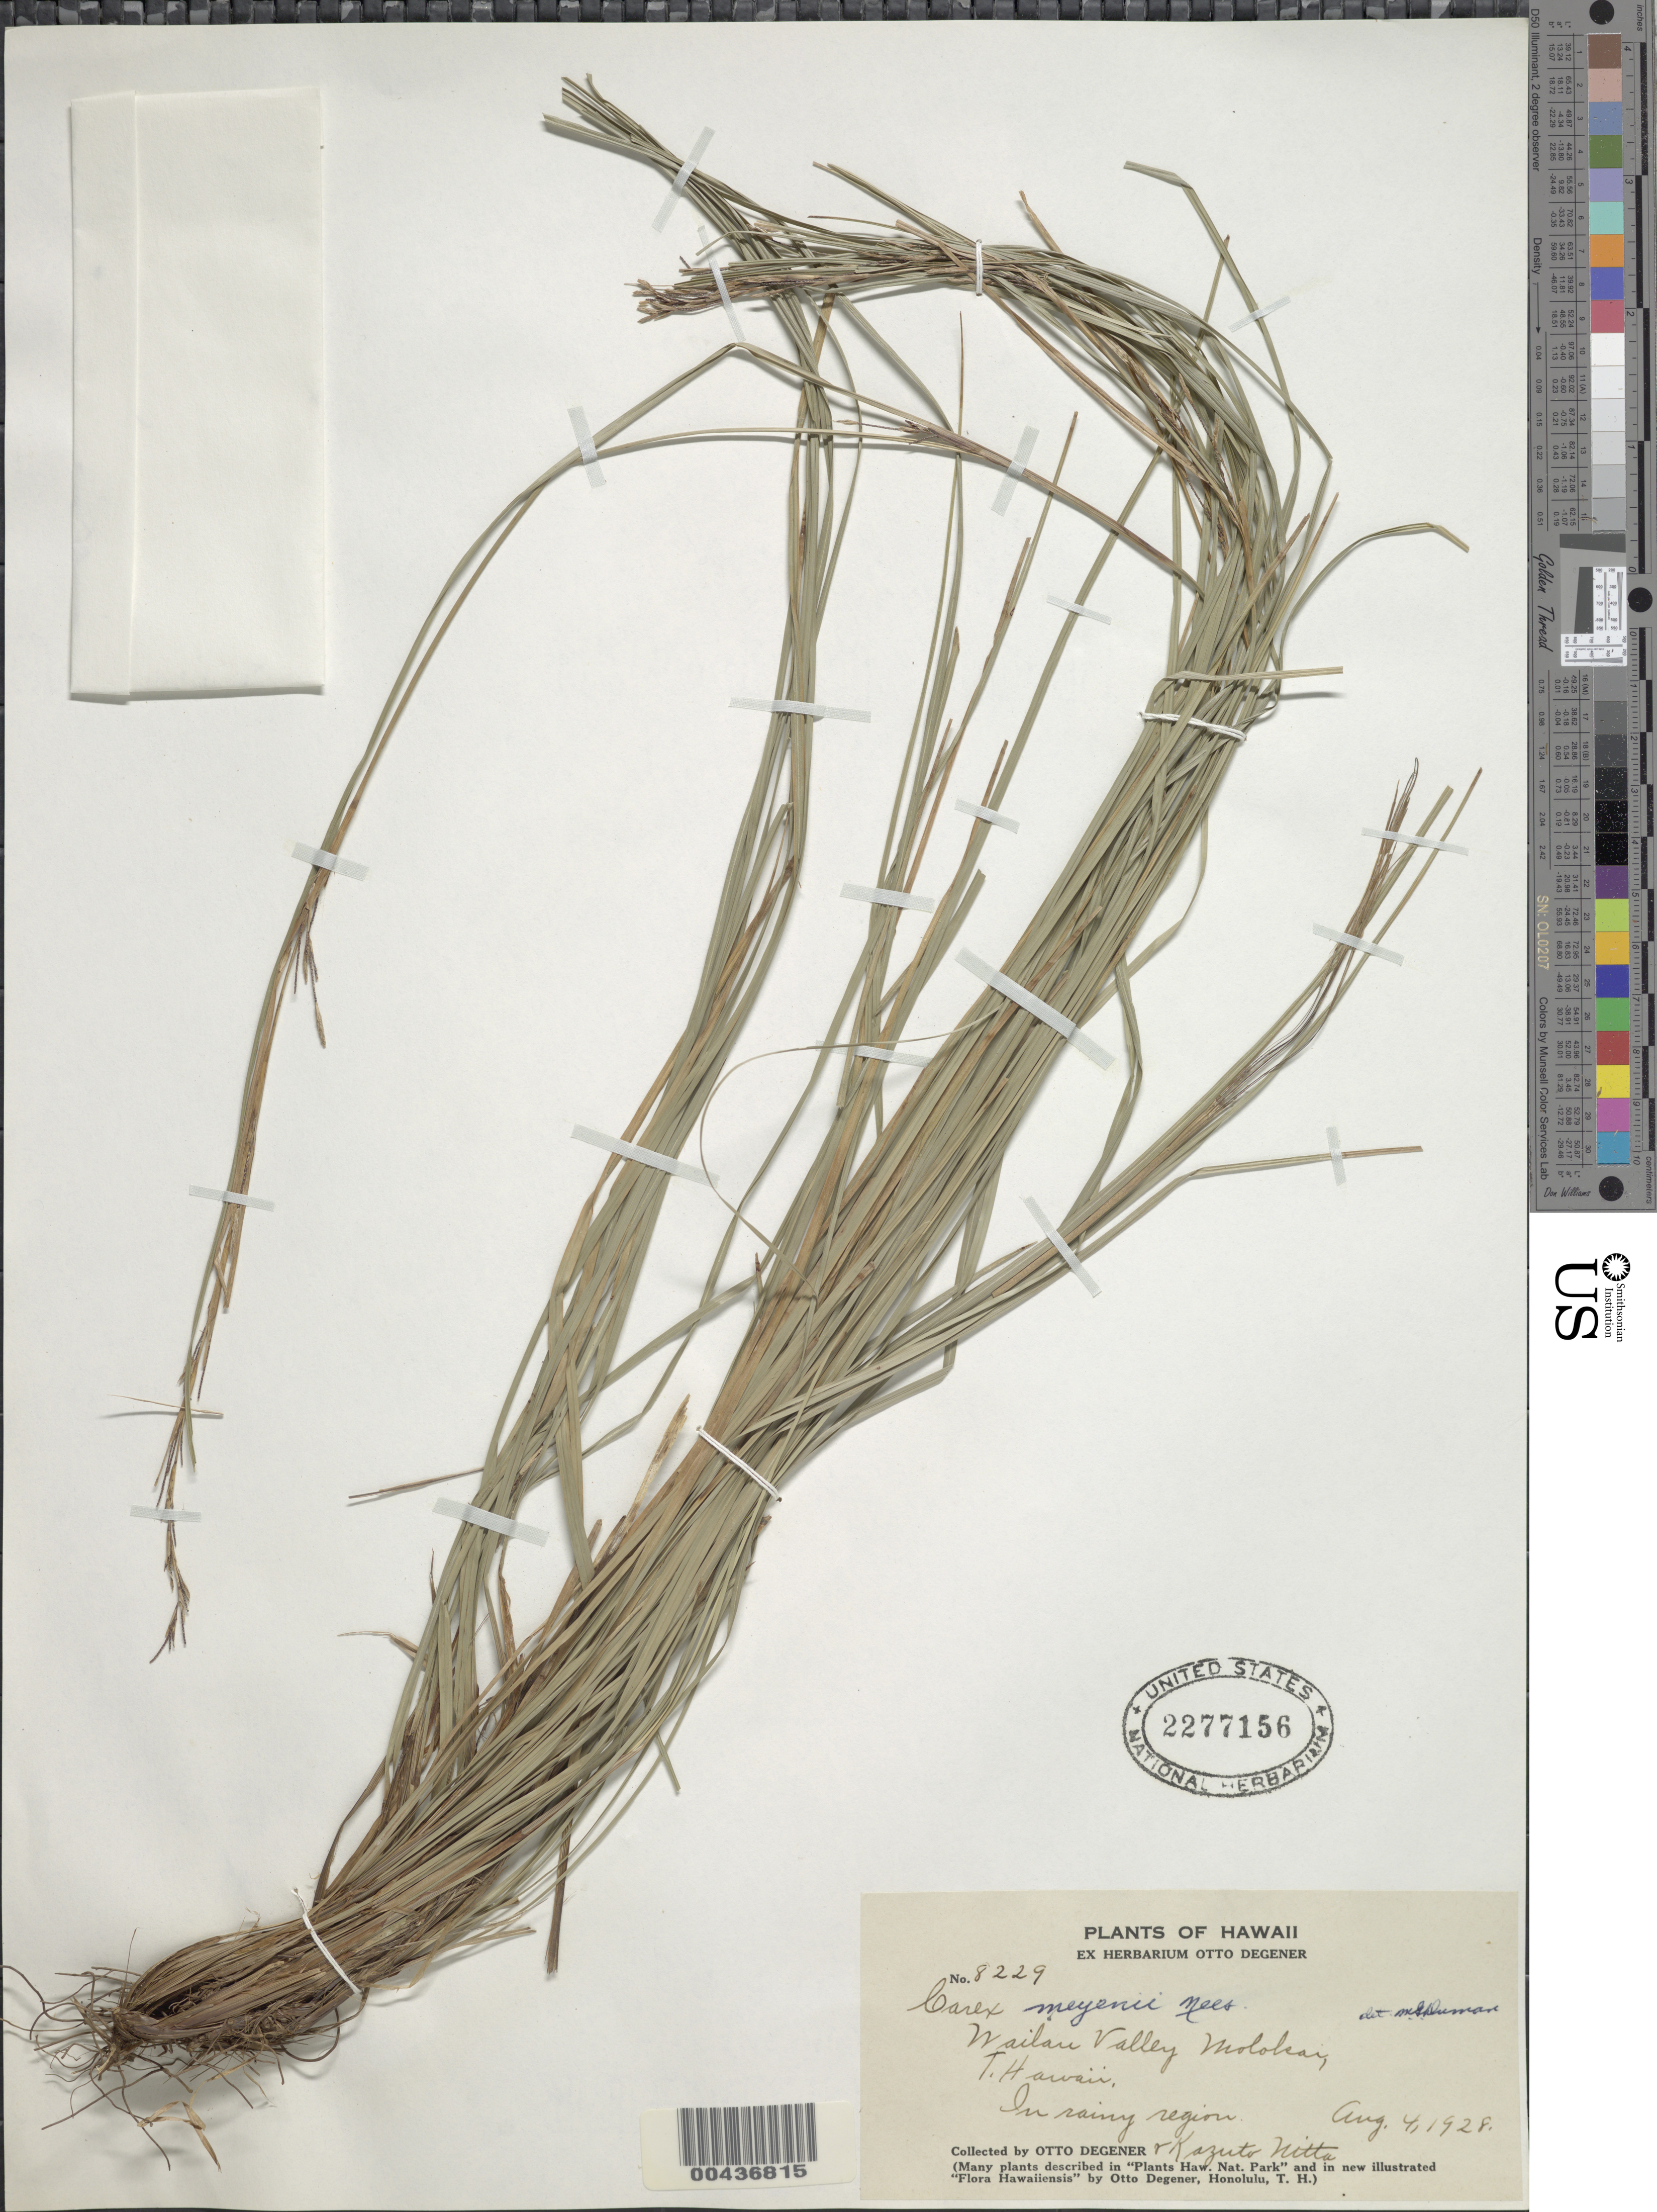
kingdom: Plantae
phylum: Tracheophyta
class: Liliopsida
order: Poales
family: Cyperaceae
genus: Carex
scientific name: Carex meyenii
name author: Nees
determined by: Duman, M. G.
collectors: O. Degener & K. Nitta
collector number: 8229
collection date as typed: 4 Aug 1928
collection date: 1928-08-04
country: United States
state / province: Hawaii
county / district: Maui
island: Moloka'i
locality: Wailau Valley, Molokai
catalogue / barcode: US 2277156